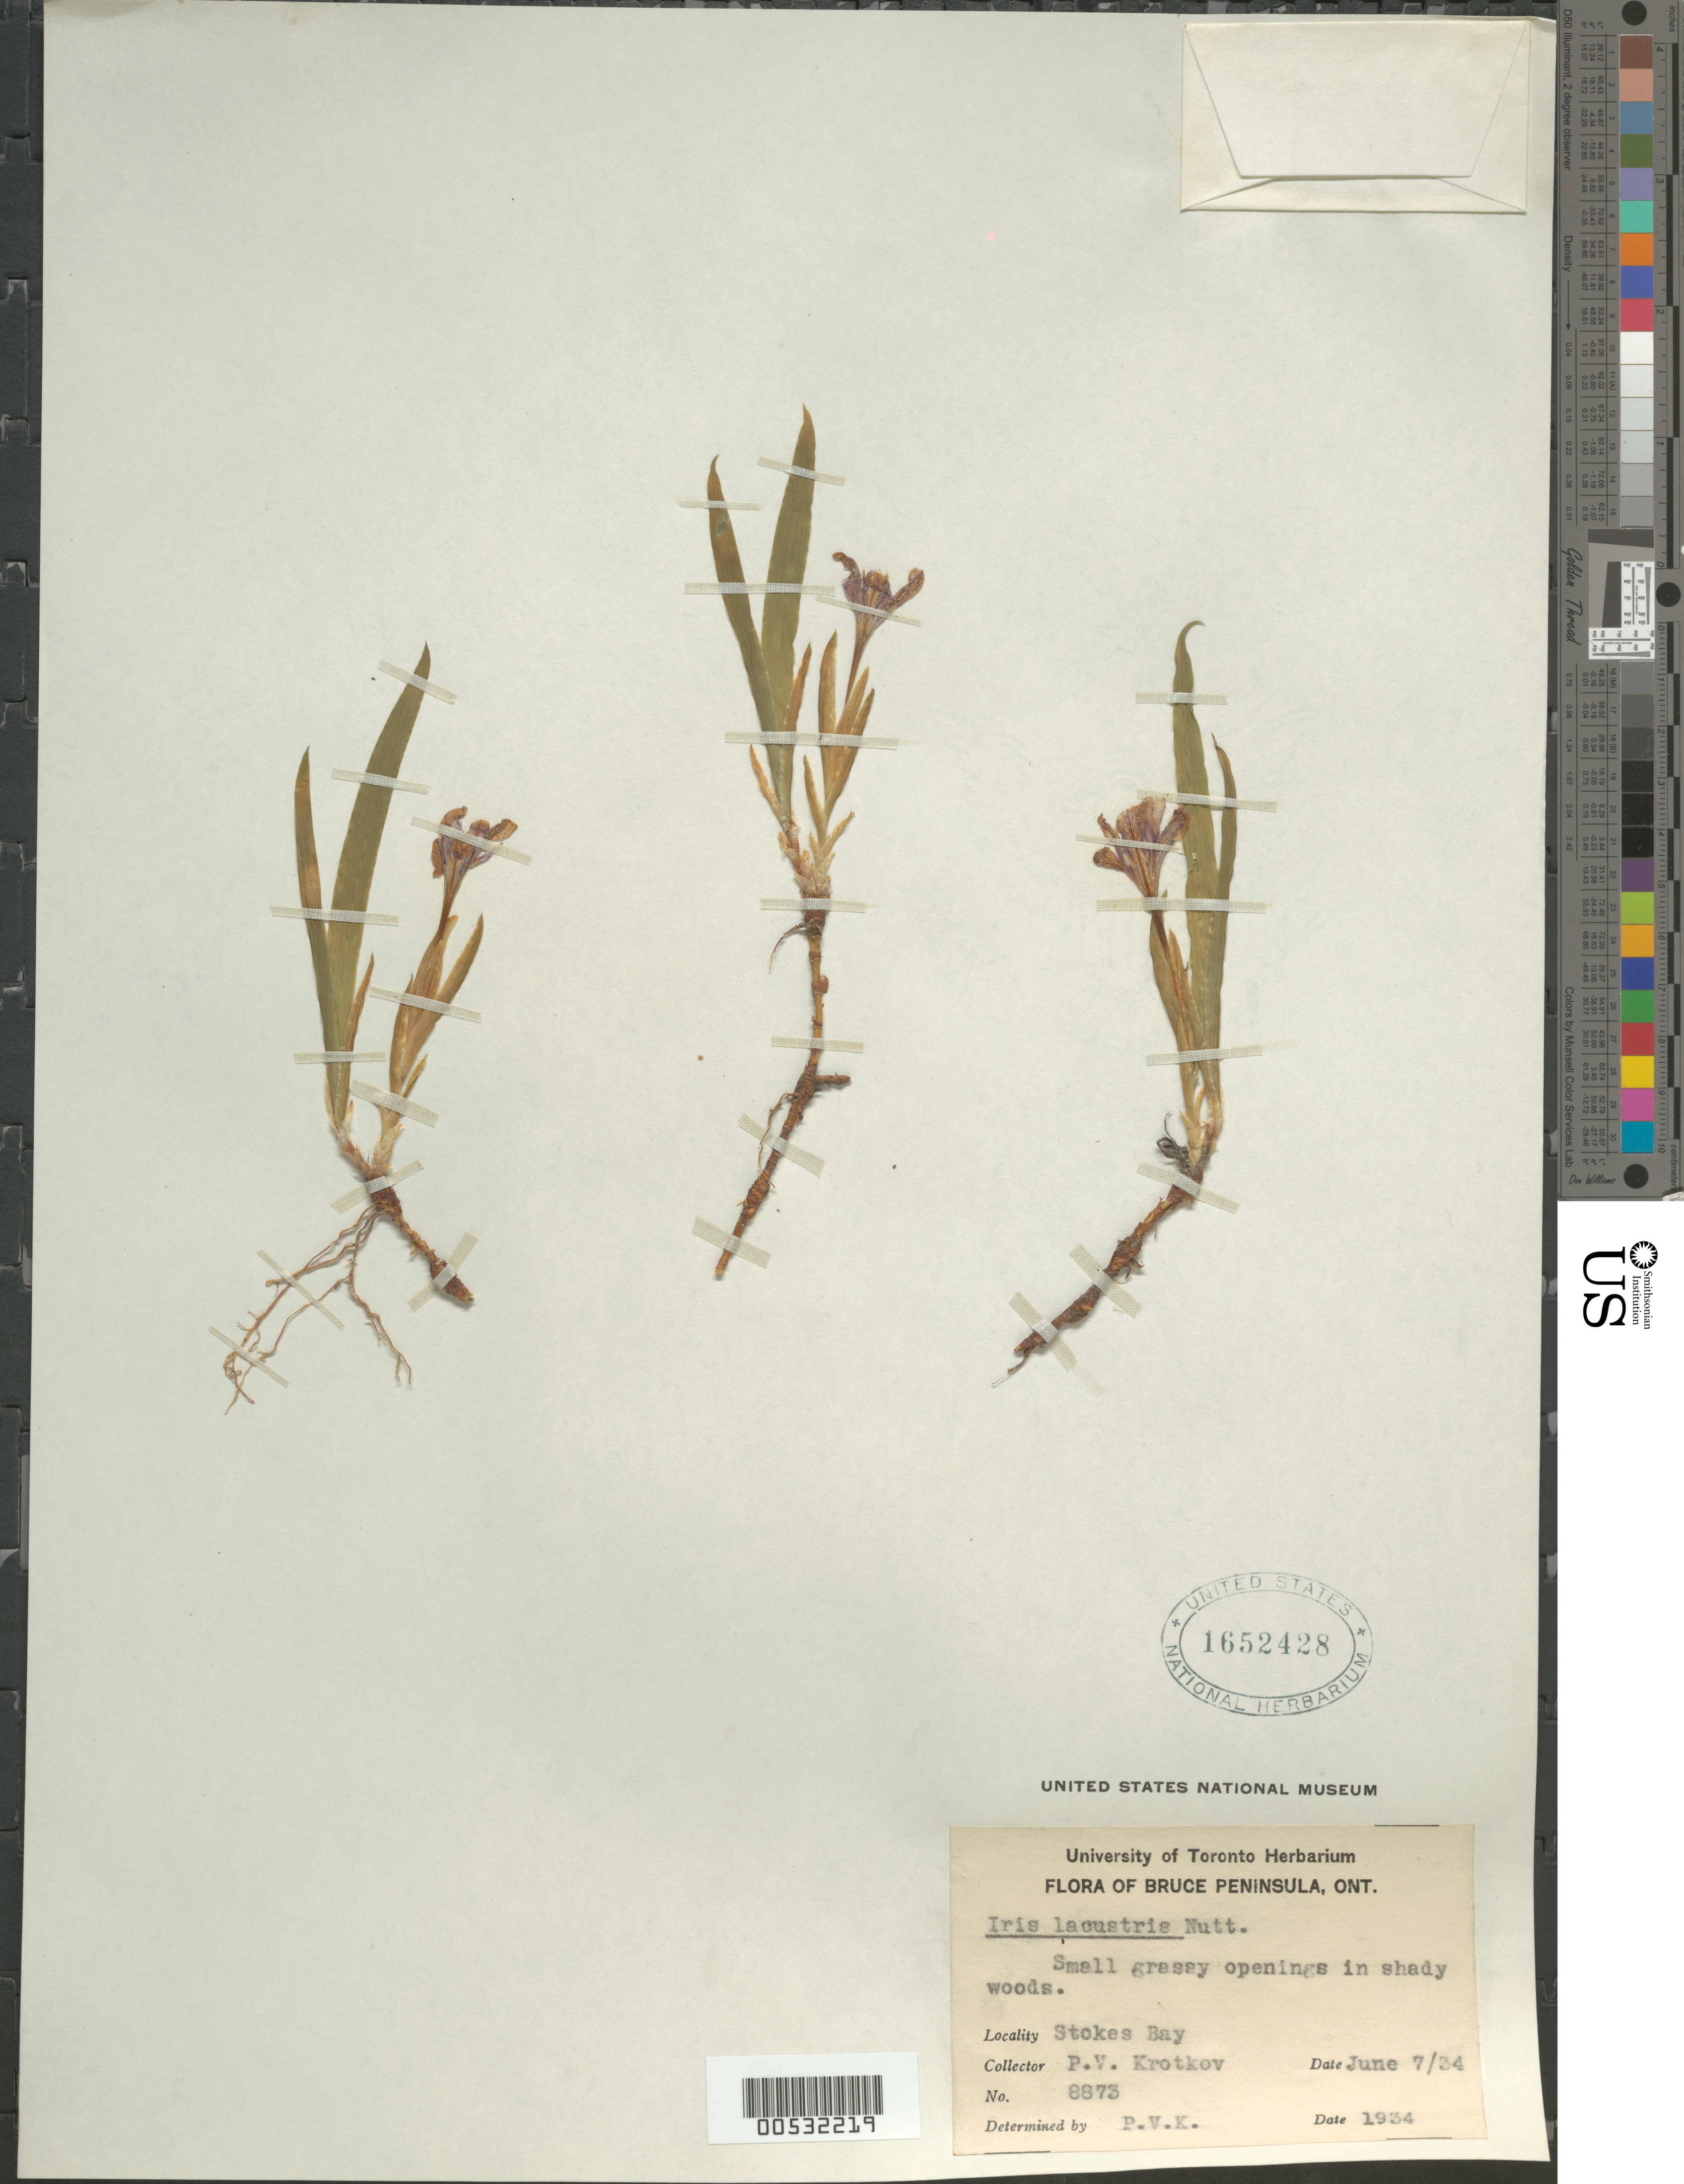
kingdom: Plantae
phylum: Tracheophyta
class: Liliopsida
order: Asparagales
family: Iridaceae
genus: Iris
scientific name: Iris lacustris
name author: Nutt.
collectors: P. V. Krotkov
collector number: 8873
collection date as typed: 07 Jun 1934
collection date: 1934-06-07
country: Canada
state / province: Ontario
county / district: Bruce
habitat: Small grassy openings in shady woods.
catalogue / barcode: US 1652428